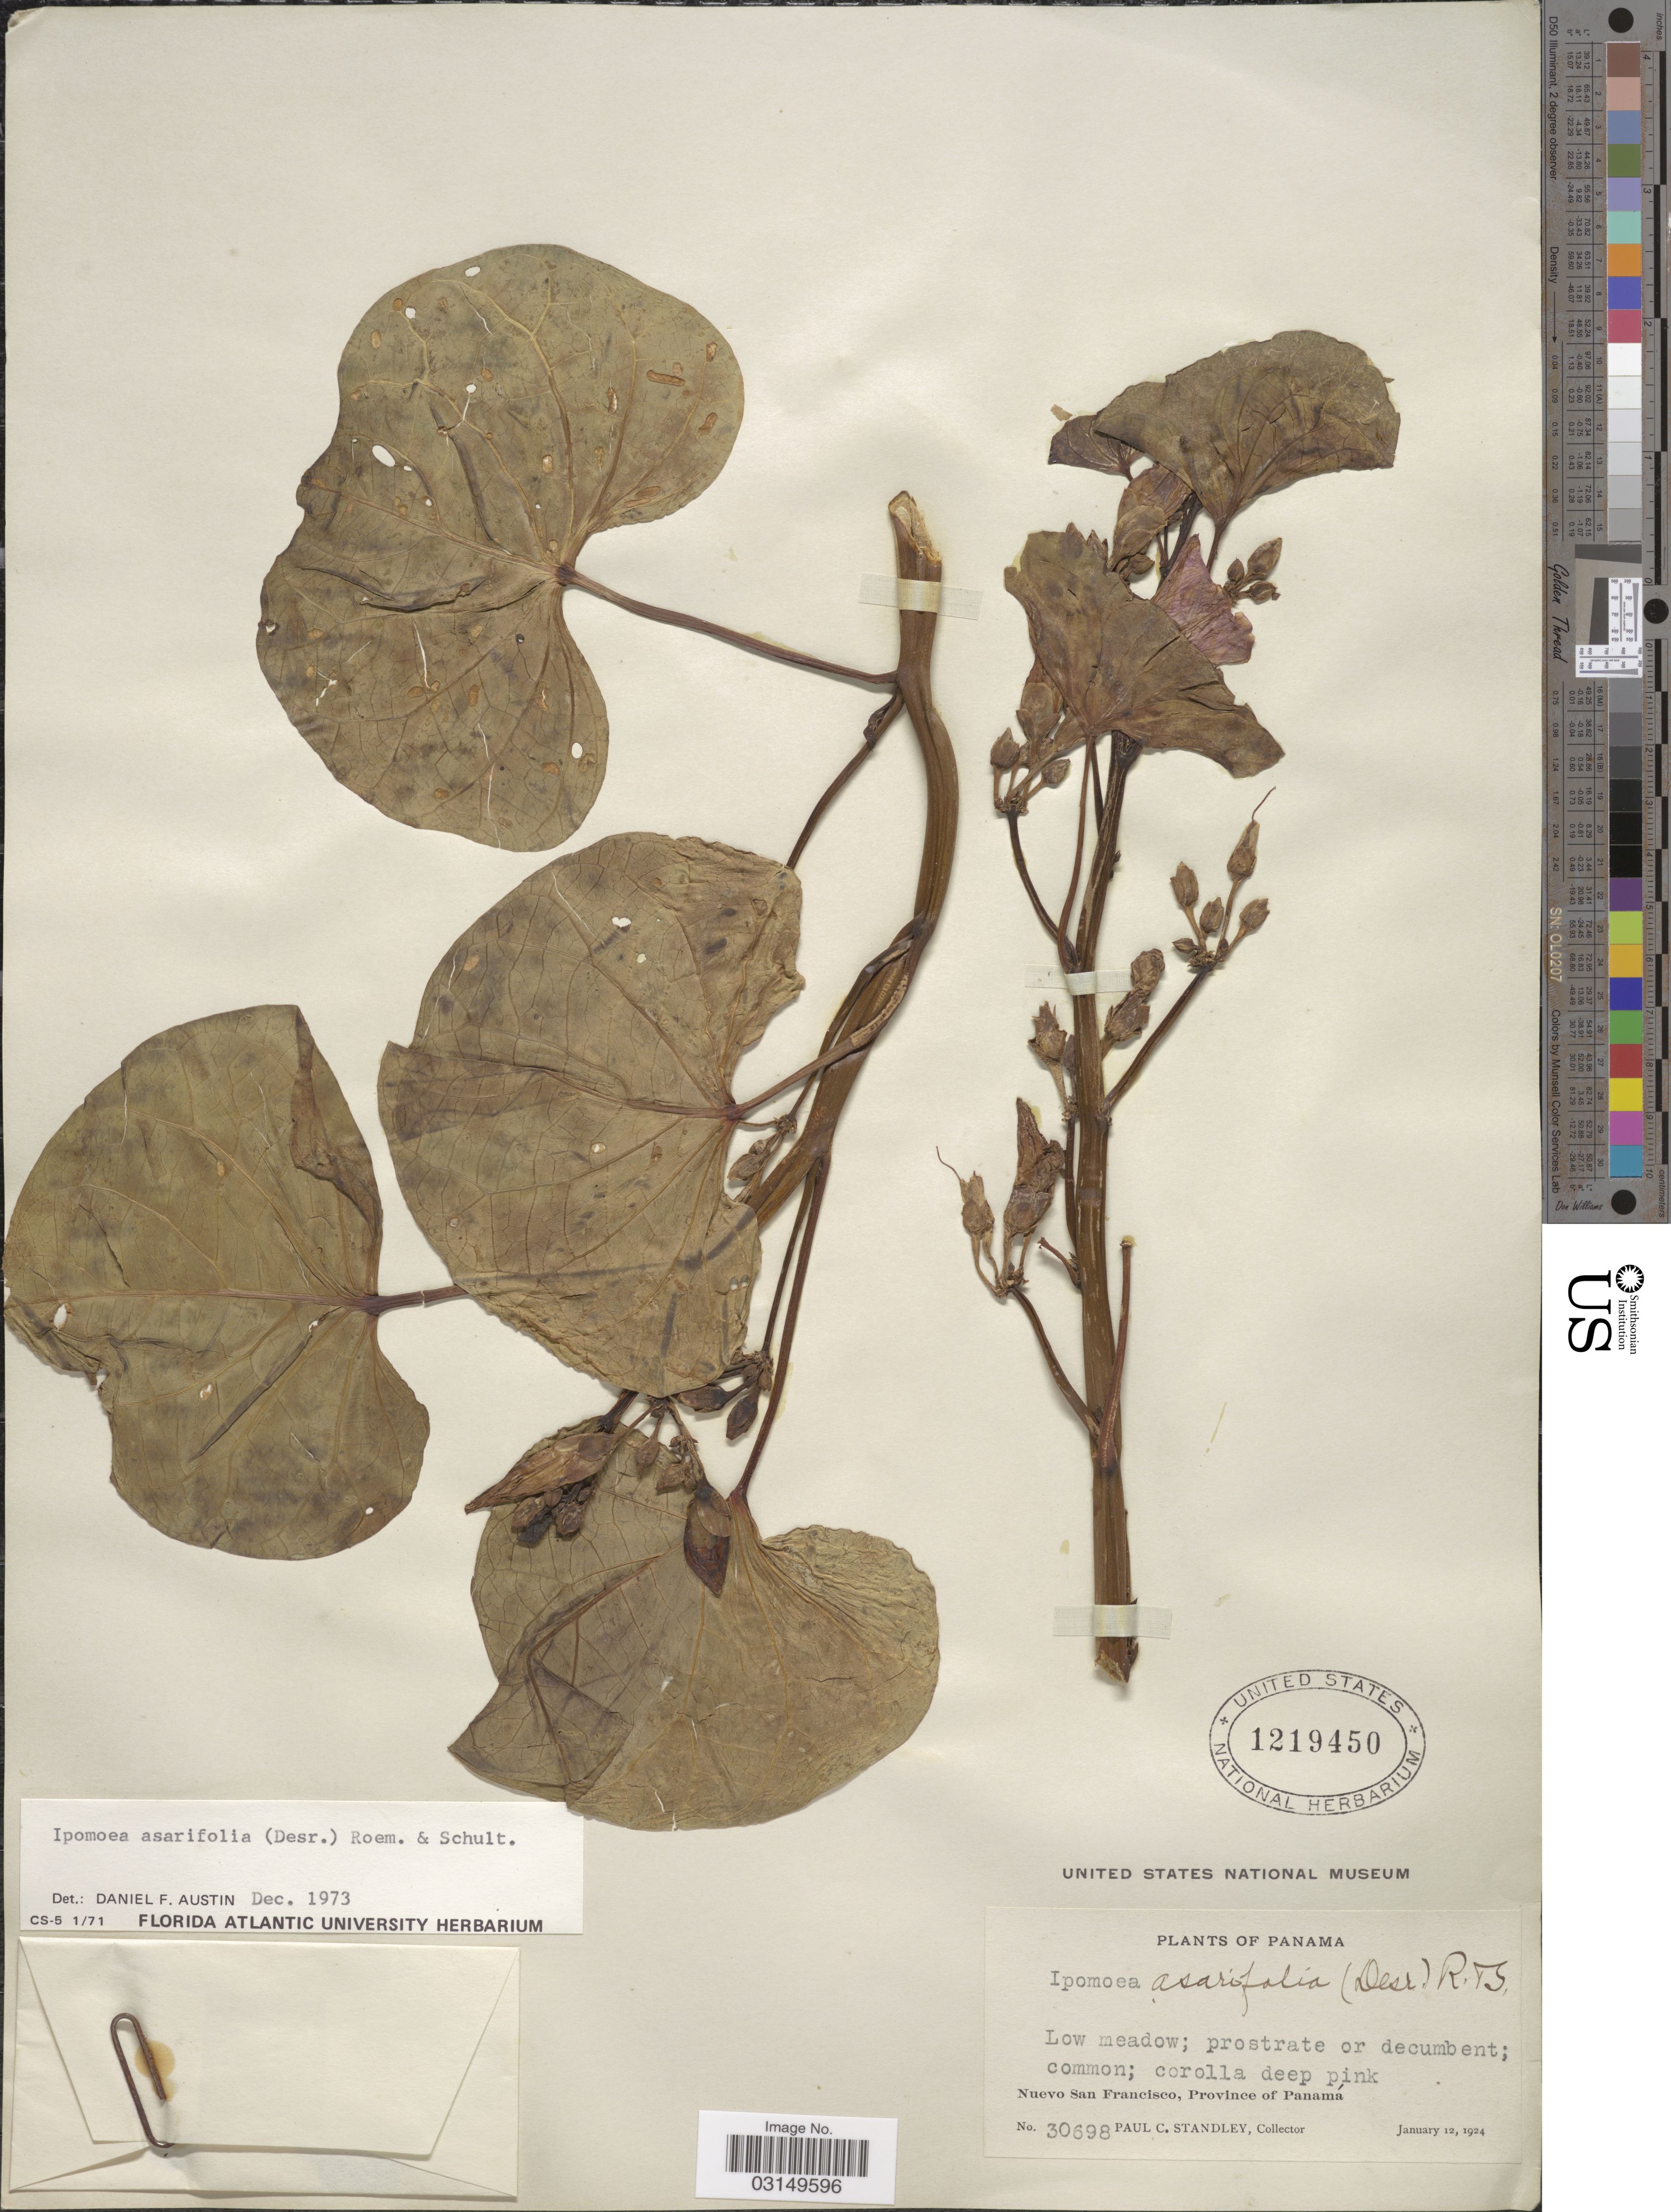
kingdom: Plantae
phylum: Tracheophyta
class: Magnoliopsida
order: Solanales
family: Convolvulaceae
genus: Ipomoea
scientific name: Ipomoea asarifolia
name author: (Desr.) Roem. & Schult.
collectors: P. C. Standley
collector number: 30698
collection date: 1924-01-12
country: Panama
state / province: Panamá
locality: Nuevo San Francisco.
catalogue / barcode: US 1219450